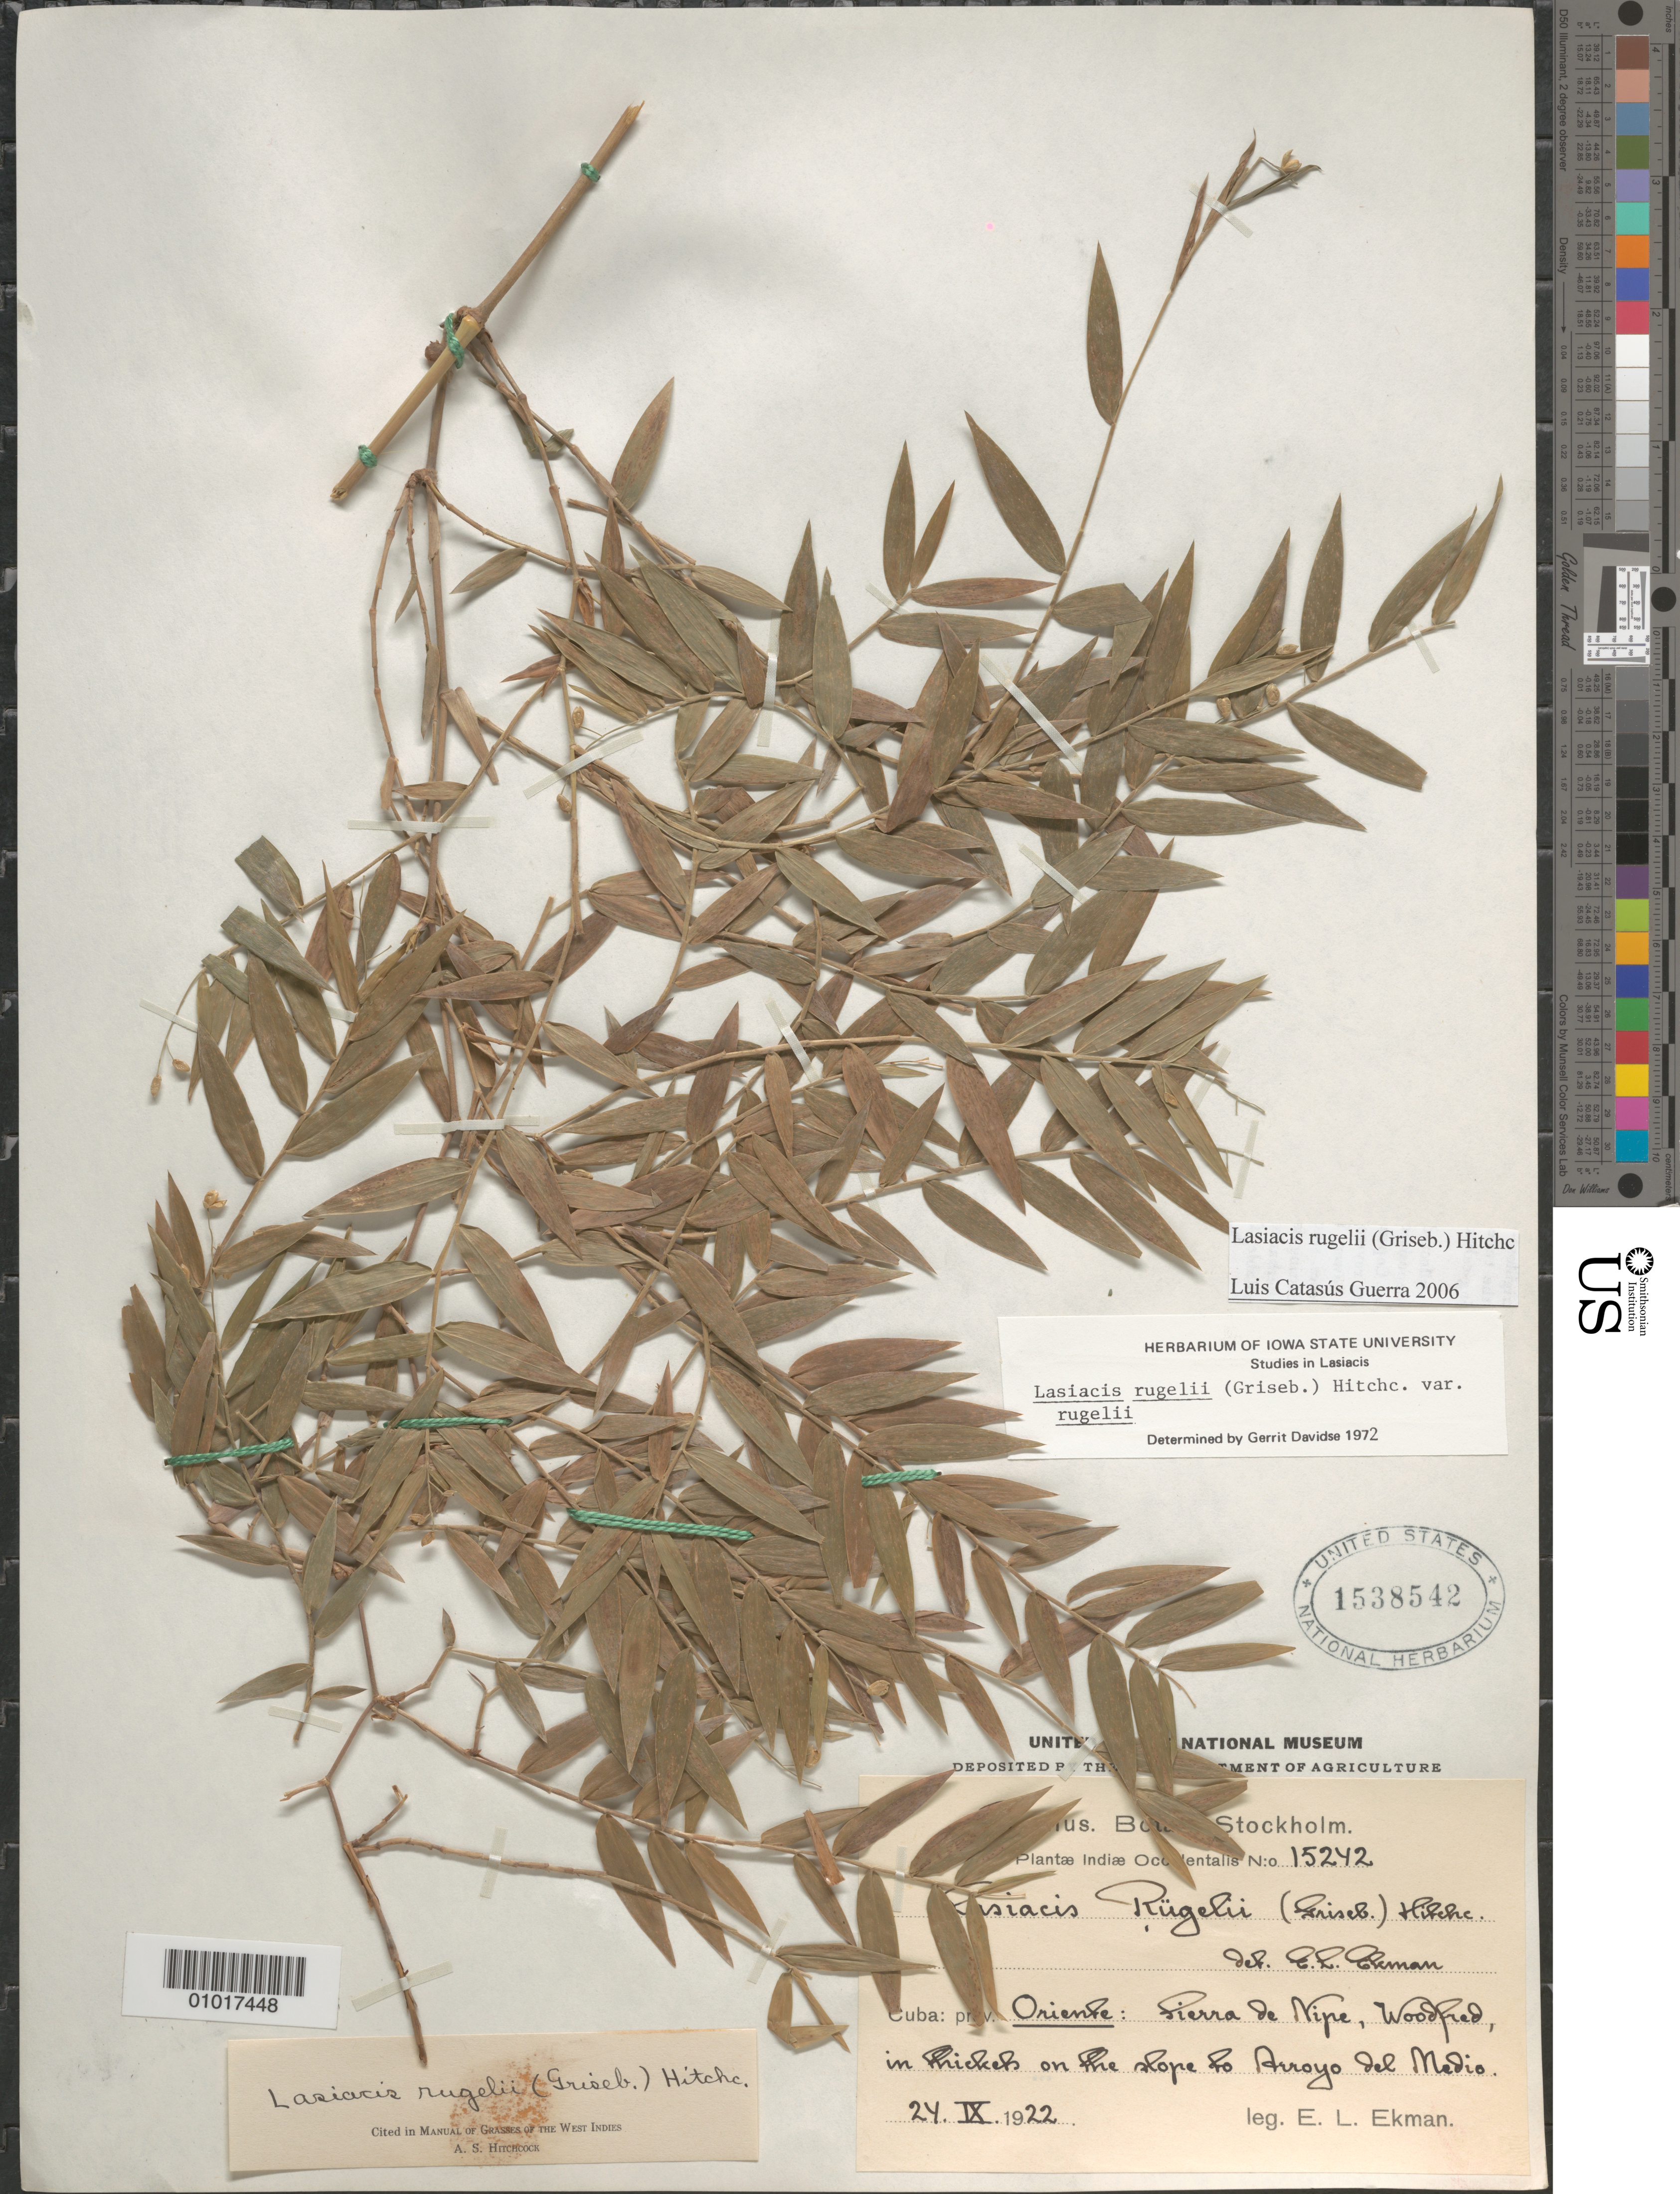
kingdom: Plantae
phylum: Tracheophyta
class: Liliopsida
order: Poales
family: Poaceae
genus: Lasiacis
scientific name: Lasiacis rugelii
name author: (Griseb.) Hitchc.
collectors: E. L. Ekman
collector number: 15242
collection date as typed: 24 Sep 1922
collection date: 1922-09-24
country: Cuba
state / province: Holguín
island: Cuba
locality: Sierra de Nipe, Woodfred, in thickets on the slopeto Arroyo del Medio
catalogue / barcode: US 1538542